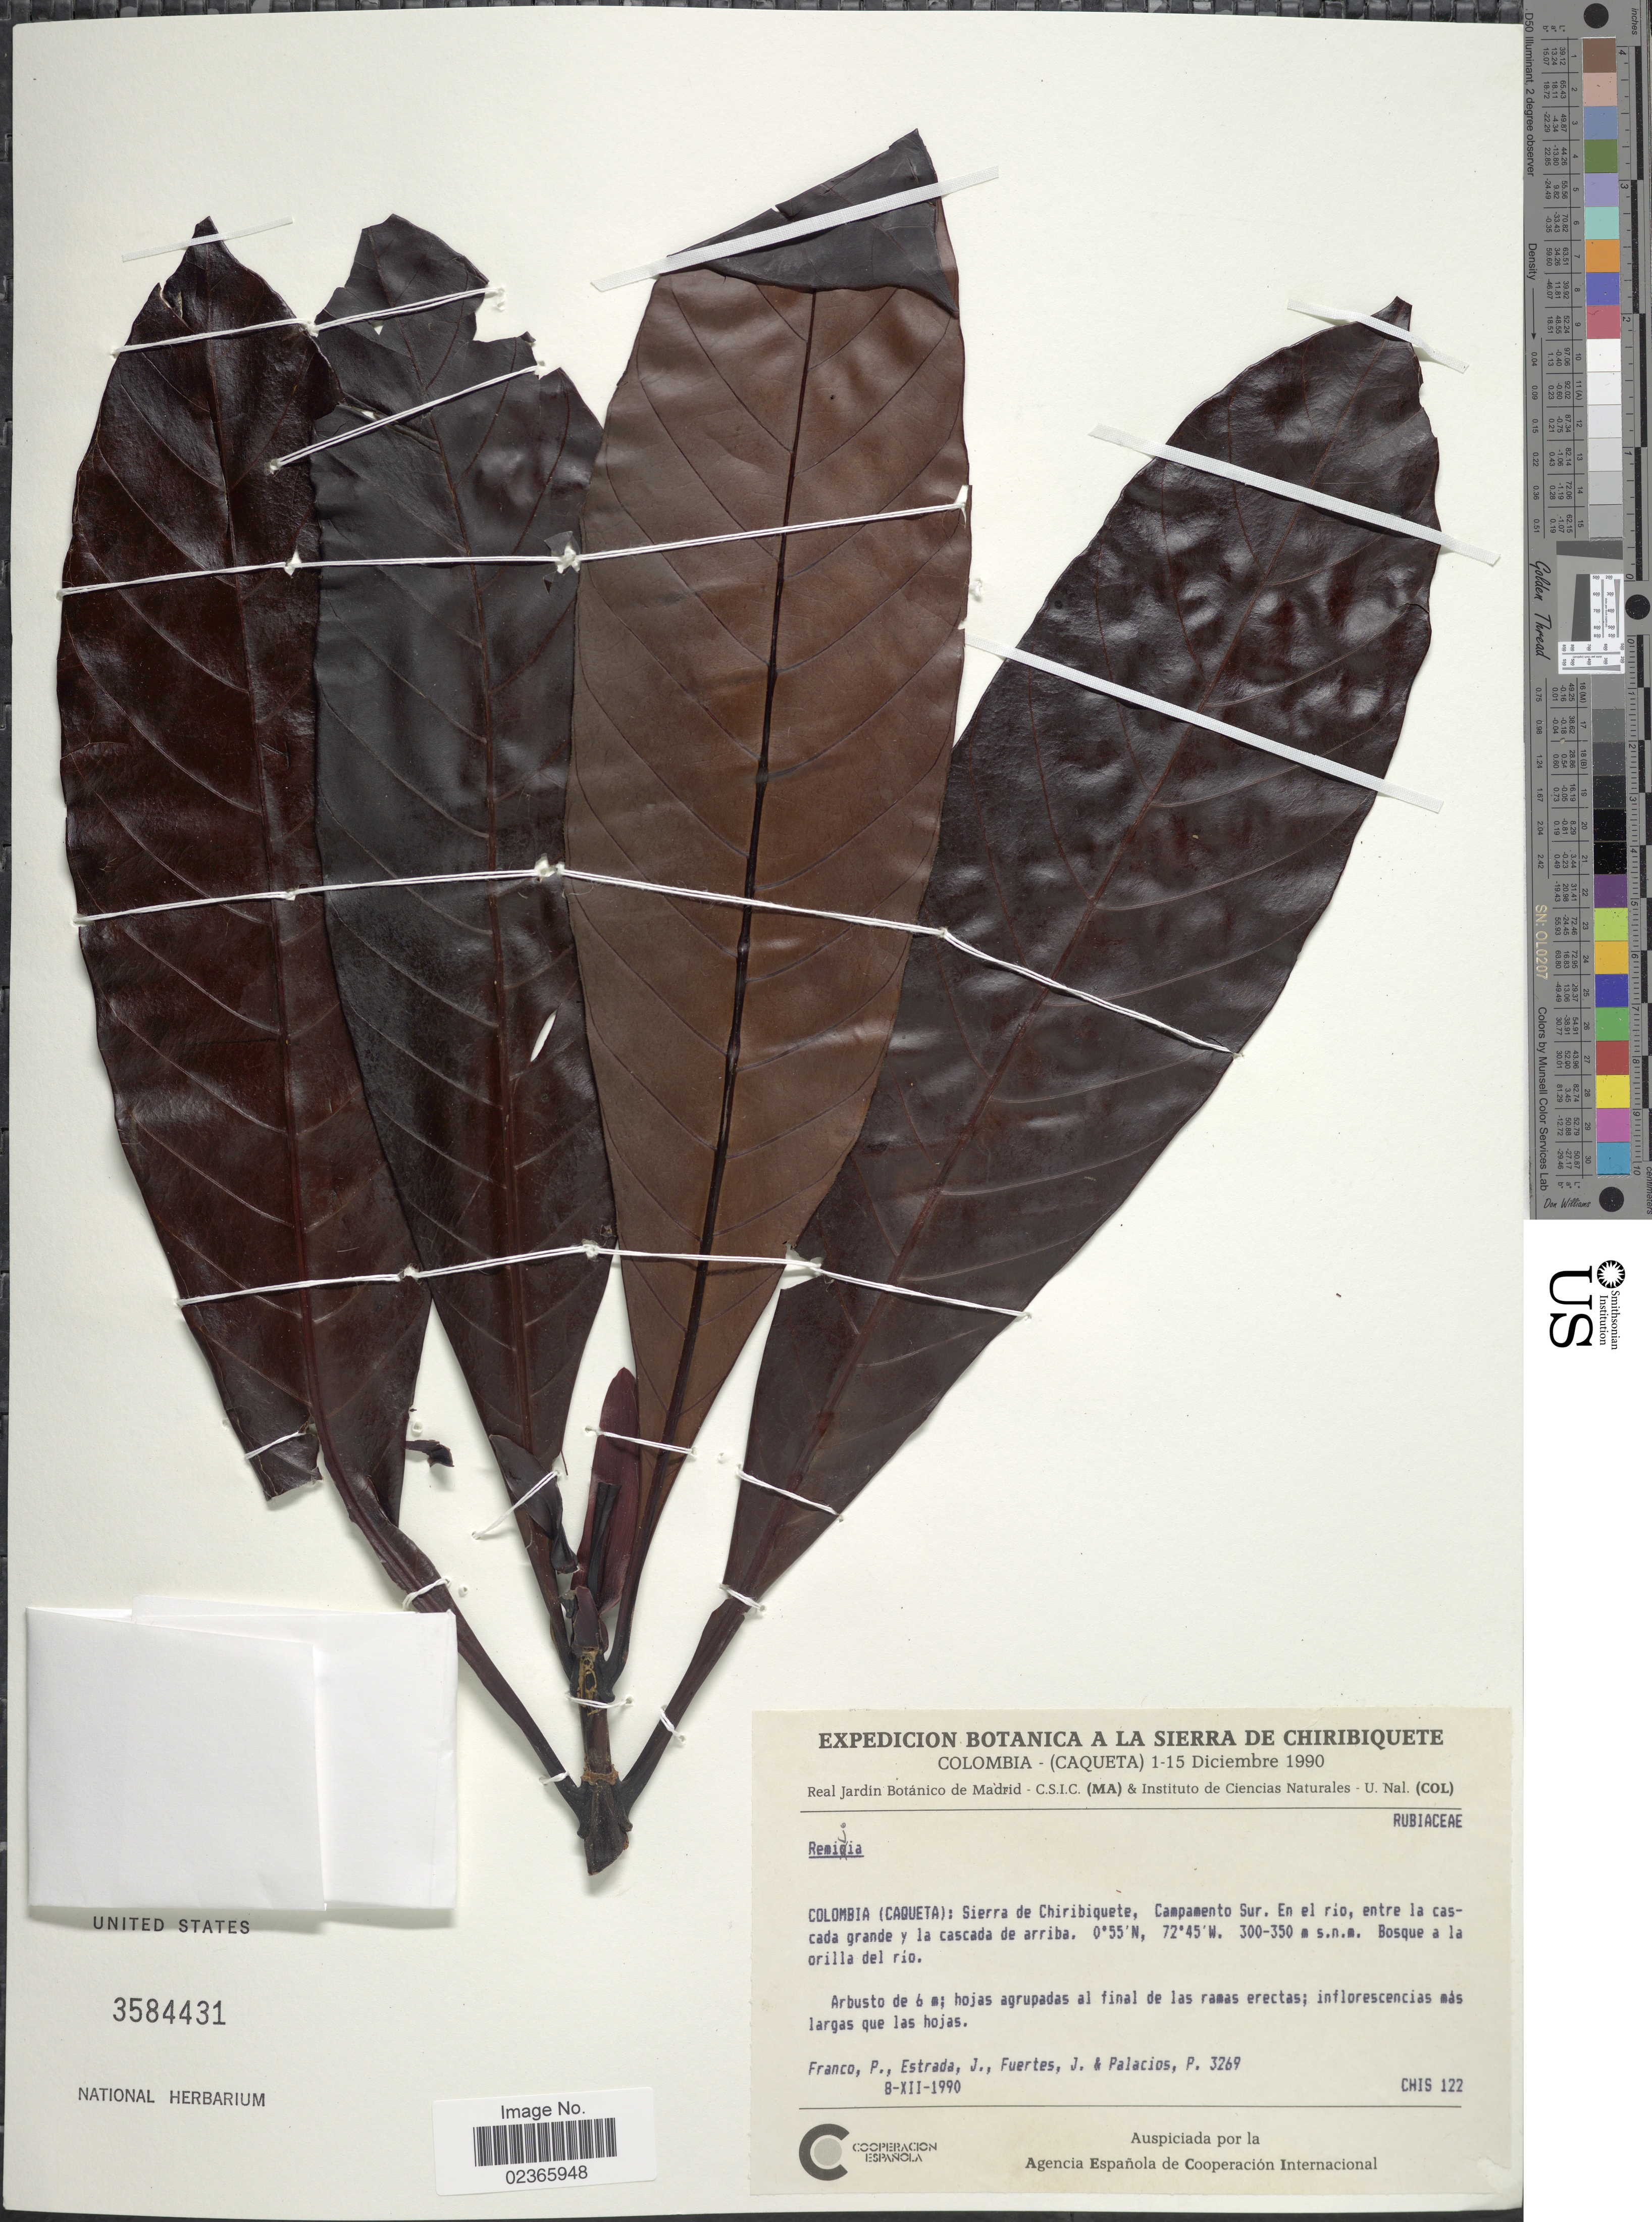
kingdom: Plantae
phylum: Tracheophyta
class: Magnoliopsida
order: Gentianales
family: Rubiaceae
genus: Remijia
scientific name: Remijia sp.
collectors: P. Franco, J. Estrada, J. Fuertes & P. Palacios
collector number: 3269/CHIS122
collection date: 1990-12-08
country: Colombia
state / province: Caquetá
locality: Colombia (Caqueta): Sierra de Chiribiqueta, Campamento Sur. En el rio, entre la cascada grande y la cascada de arriba. Bosque a la orilla del rio.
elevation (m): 300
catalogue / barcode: US 3584431